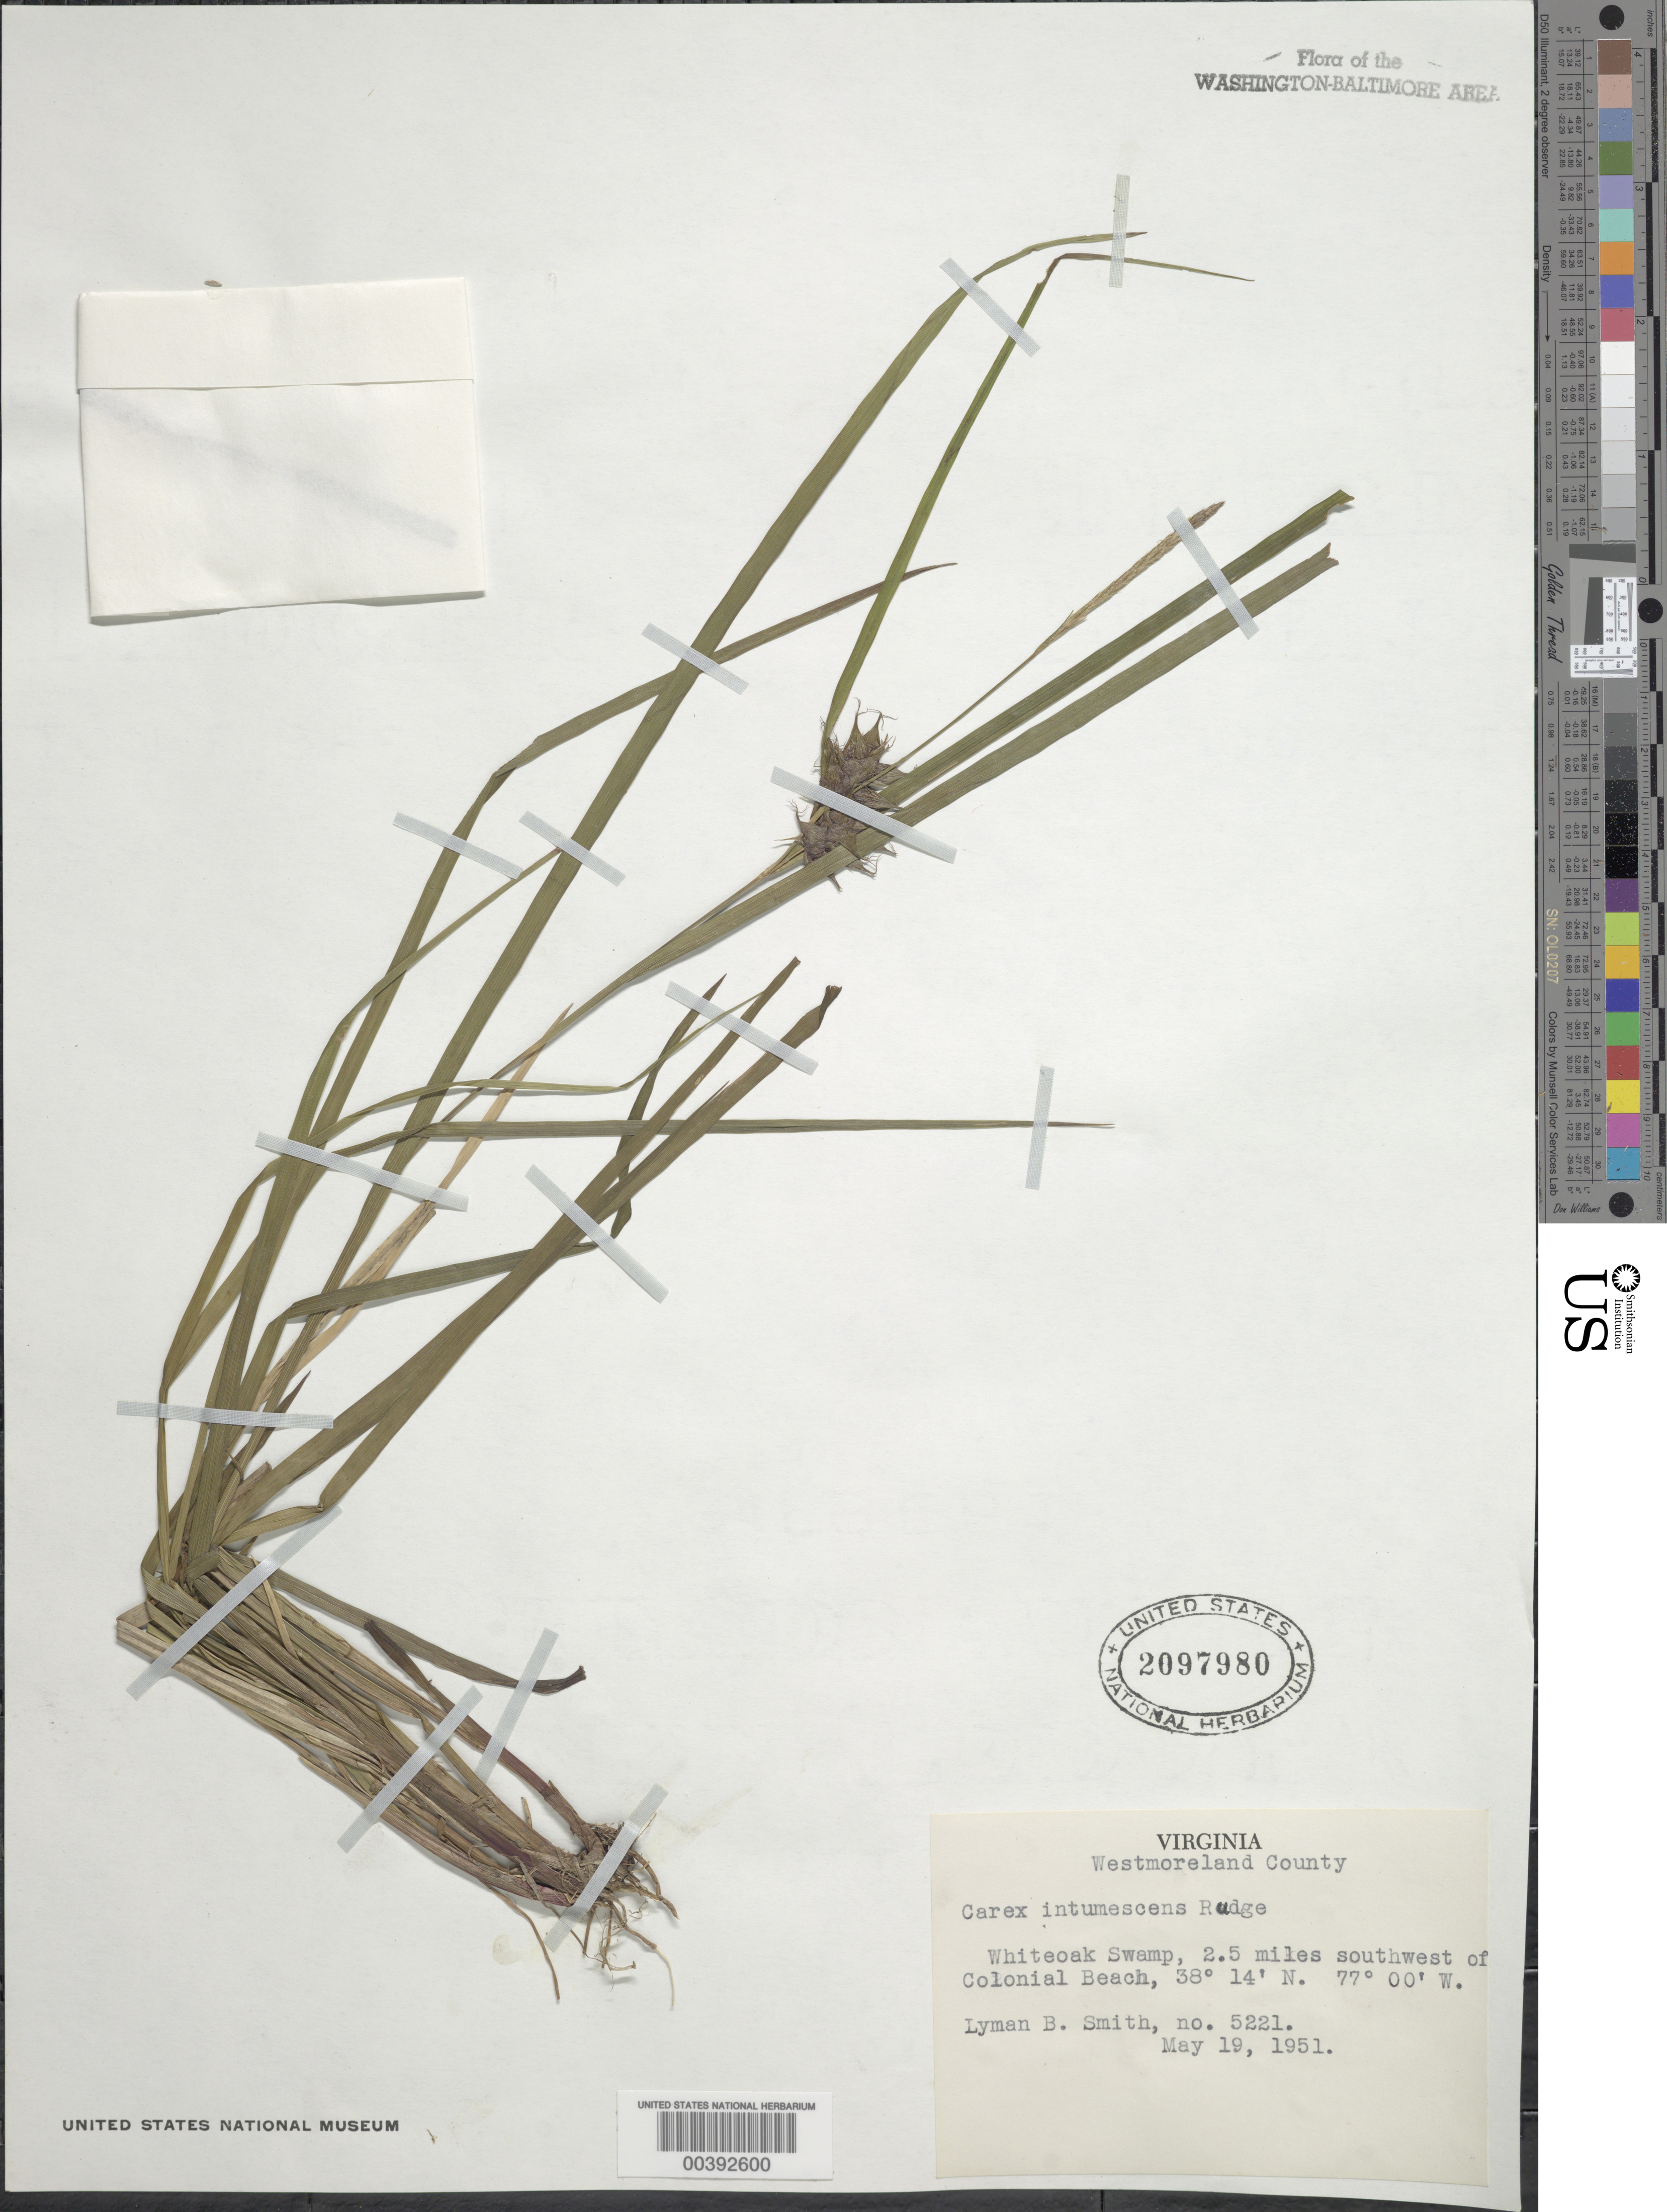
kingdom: Plantae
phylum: Tracheophyta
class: Liliopsida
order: Poales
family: Cyperaceae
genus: Carex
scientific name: Carex intumescens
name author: Rudge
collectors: L. Smith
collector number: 5221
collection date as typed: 19 May 1951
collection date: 1951-05-19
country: United States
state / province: Virginia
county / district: Westmoreland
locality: White Oak Swamp, southwest of Colonial Beach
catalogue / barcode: US 2097980